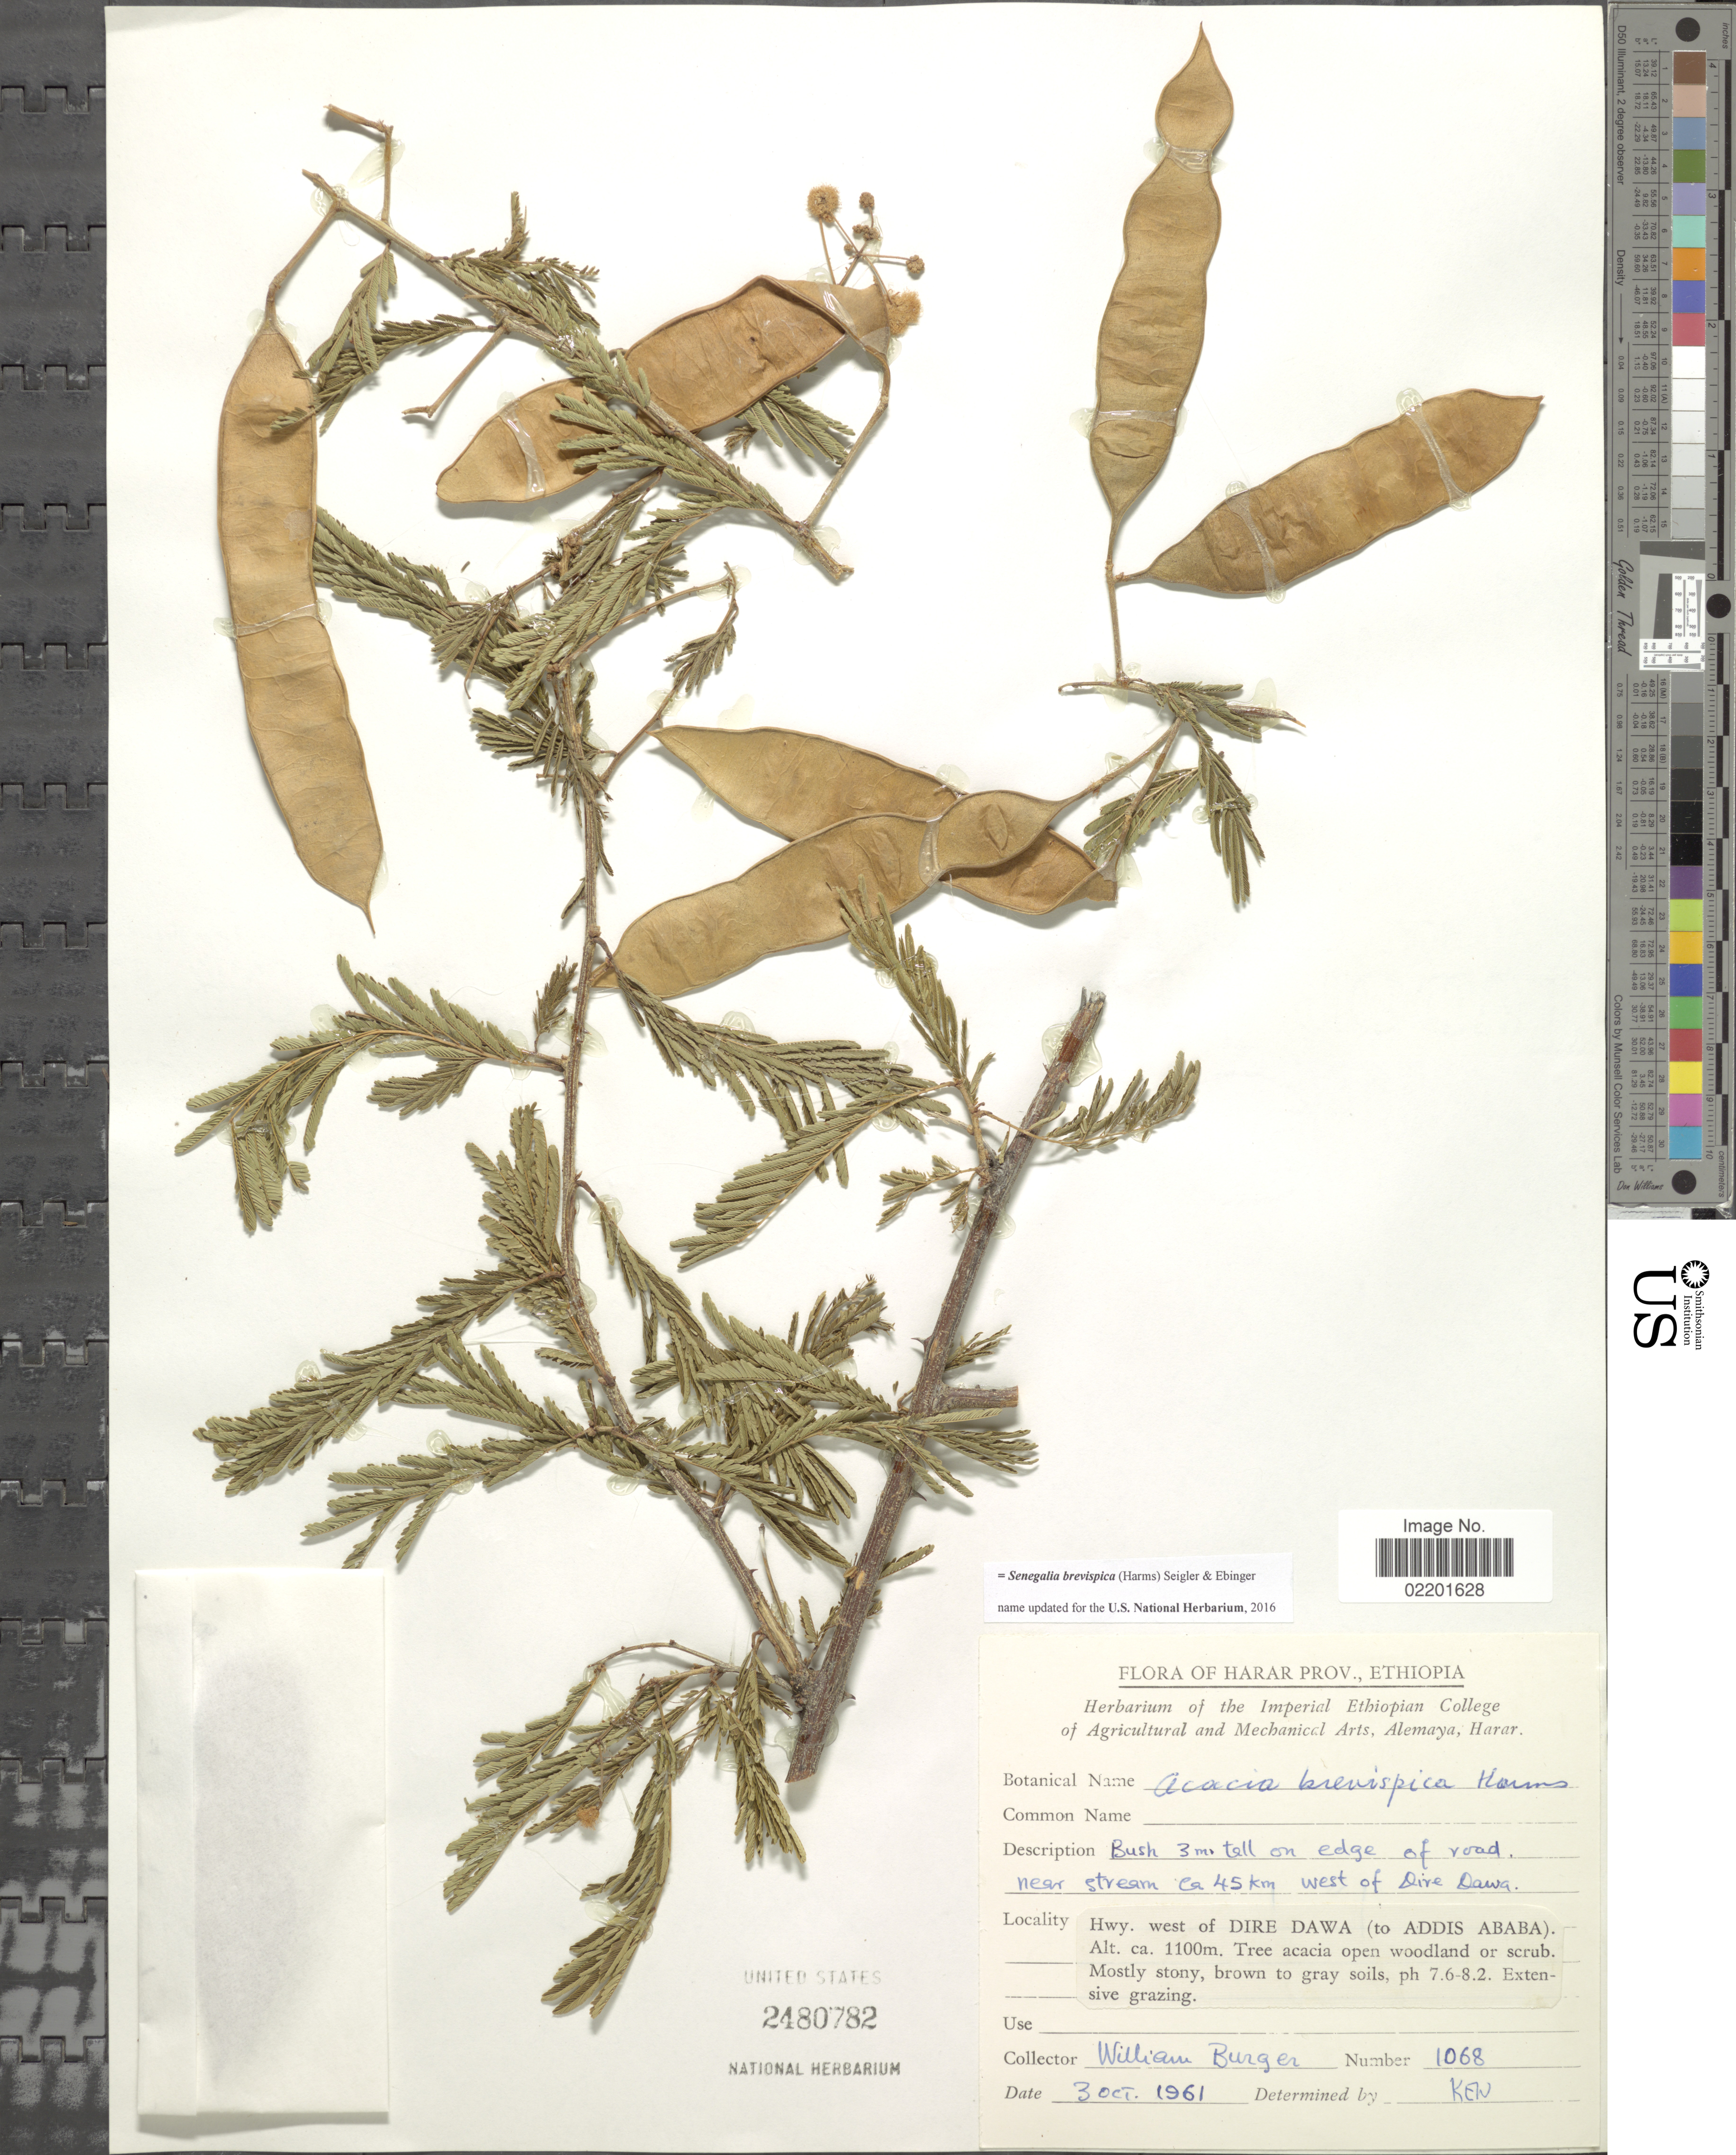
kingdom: Plantae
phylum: Tracheophyta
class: Magnoliopsida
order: Fabales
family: Fabaceae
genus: Senegalia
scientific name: Senegalia brevispica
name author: (Harms) Seigler & Ebinger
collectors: W. Burger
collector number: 1068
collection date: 1961-10-03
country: Ethiopia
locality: Harar Prov. Ethiopia. Hwy. west of Dire Dawa (to Addis Ababa), Near stream ca 45 km west of Dire Dawa.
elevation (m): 1100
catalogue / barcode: US 2480782